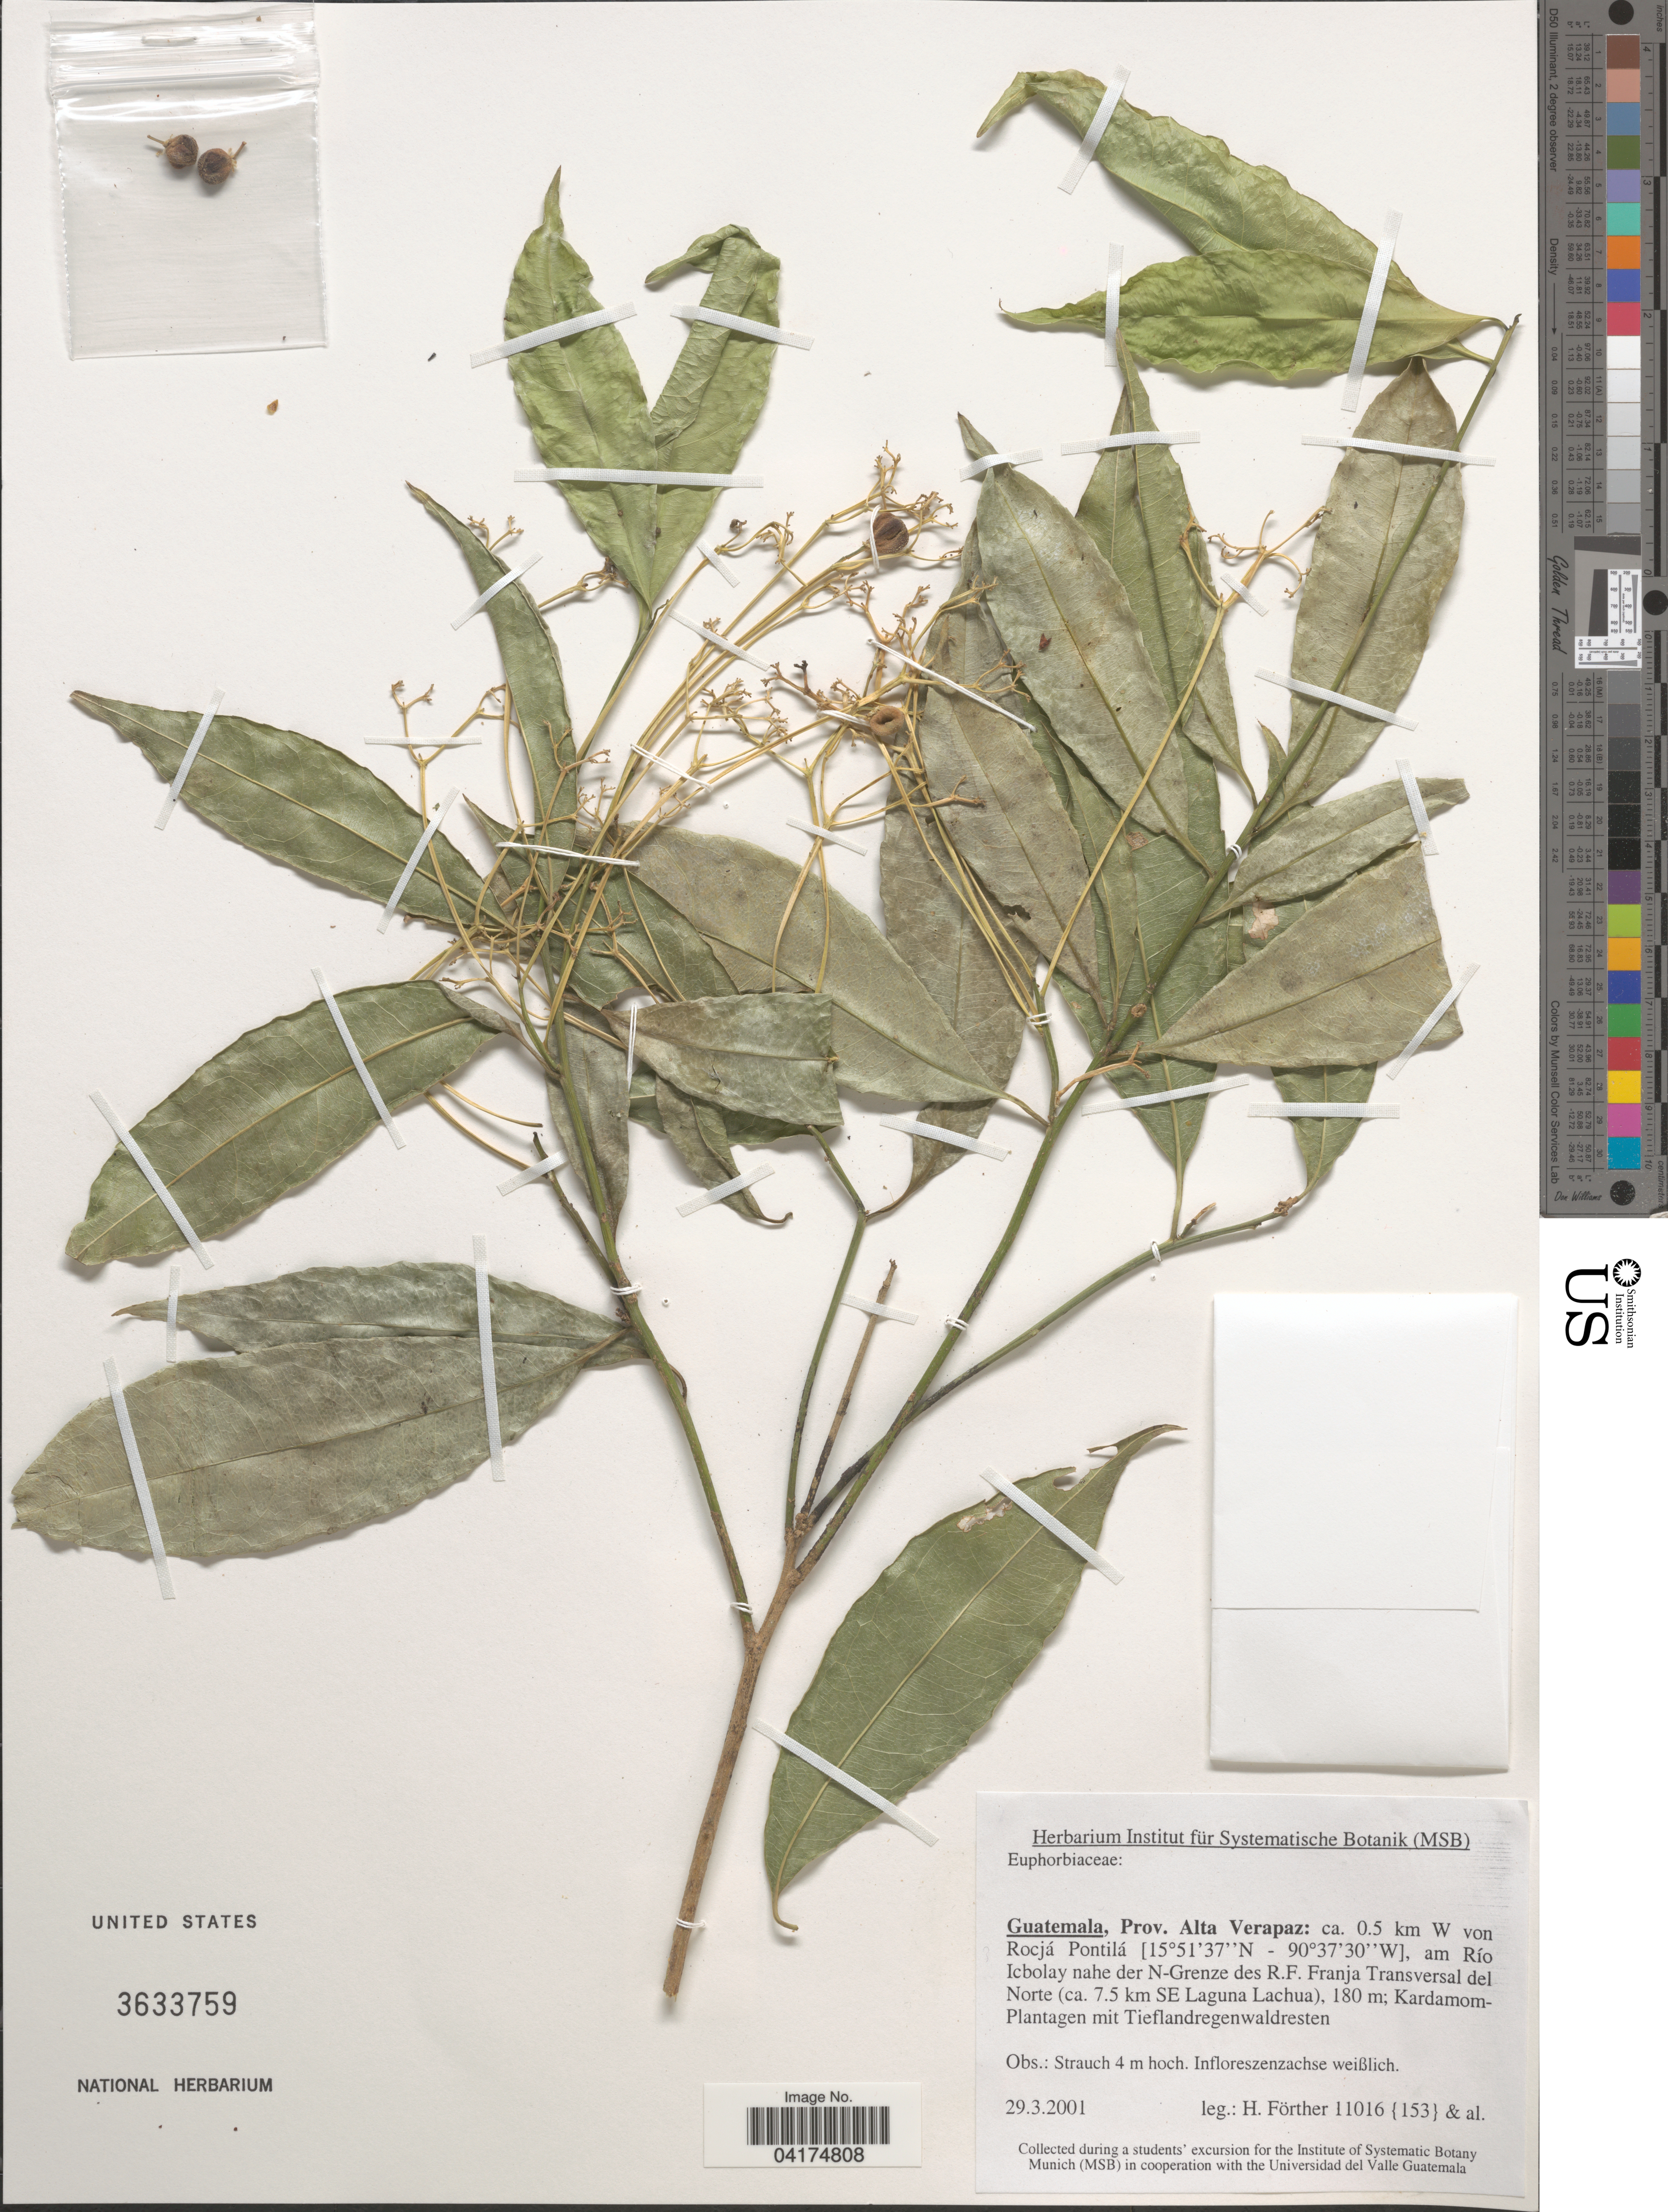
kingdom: Plantae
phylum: Tracheophyta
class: Magnoliopsida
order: Malpighiales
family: Violaceae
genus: Orthion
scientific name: Orthion guatemalense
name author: Lundell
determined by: Londoño-Echeverri, Y.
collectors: H. Förther & et al.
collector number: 11016(153)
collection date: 2001-03-29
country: Guatemala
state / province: Alta Verapaz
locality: Ca. 0.5 km W von Rocjá Pontilá, am Río Icbolay nahe der N-Grenze des R. F. Franja Transversal del Norte (ca. 7.5 km SE Laguna Lachua); Kardamom-Plantagen mit Tieflandregenwaldresten.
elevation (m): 180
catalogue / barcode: US 3633759